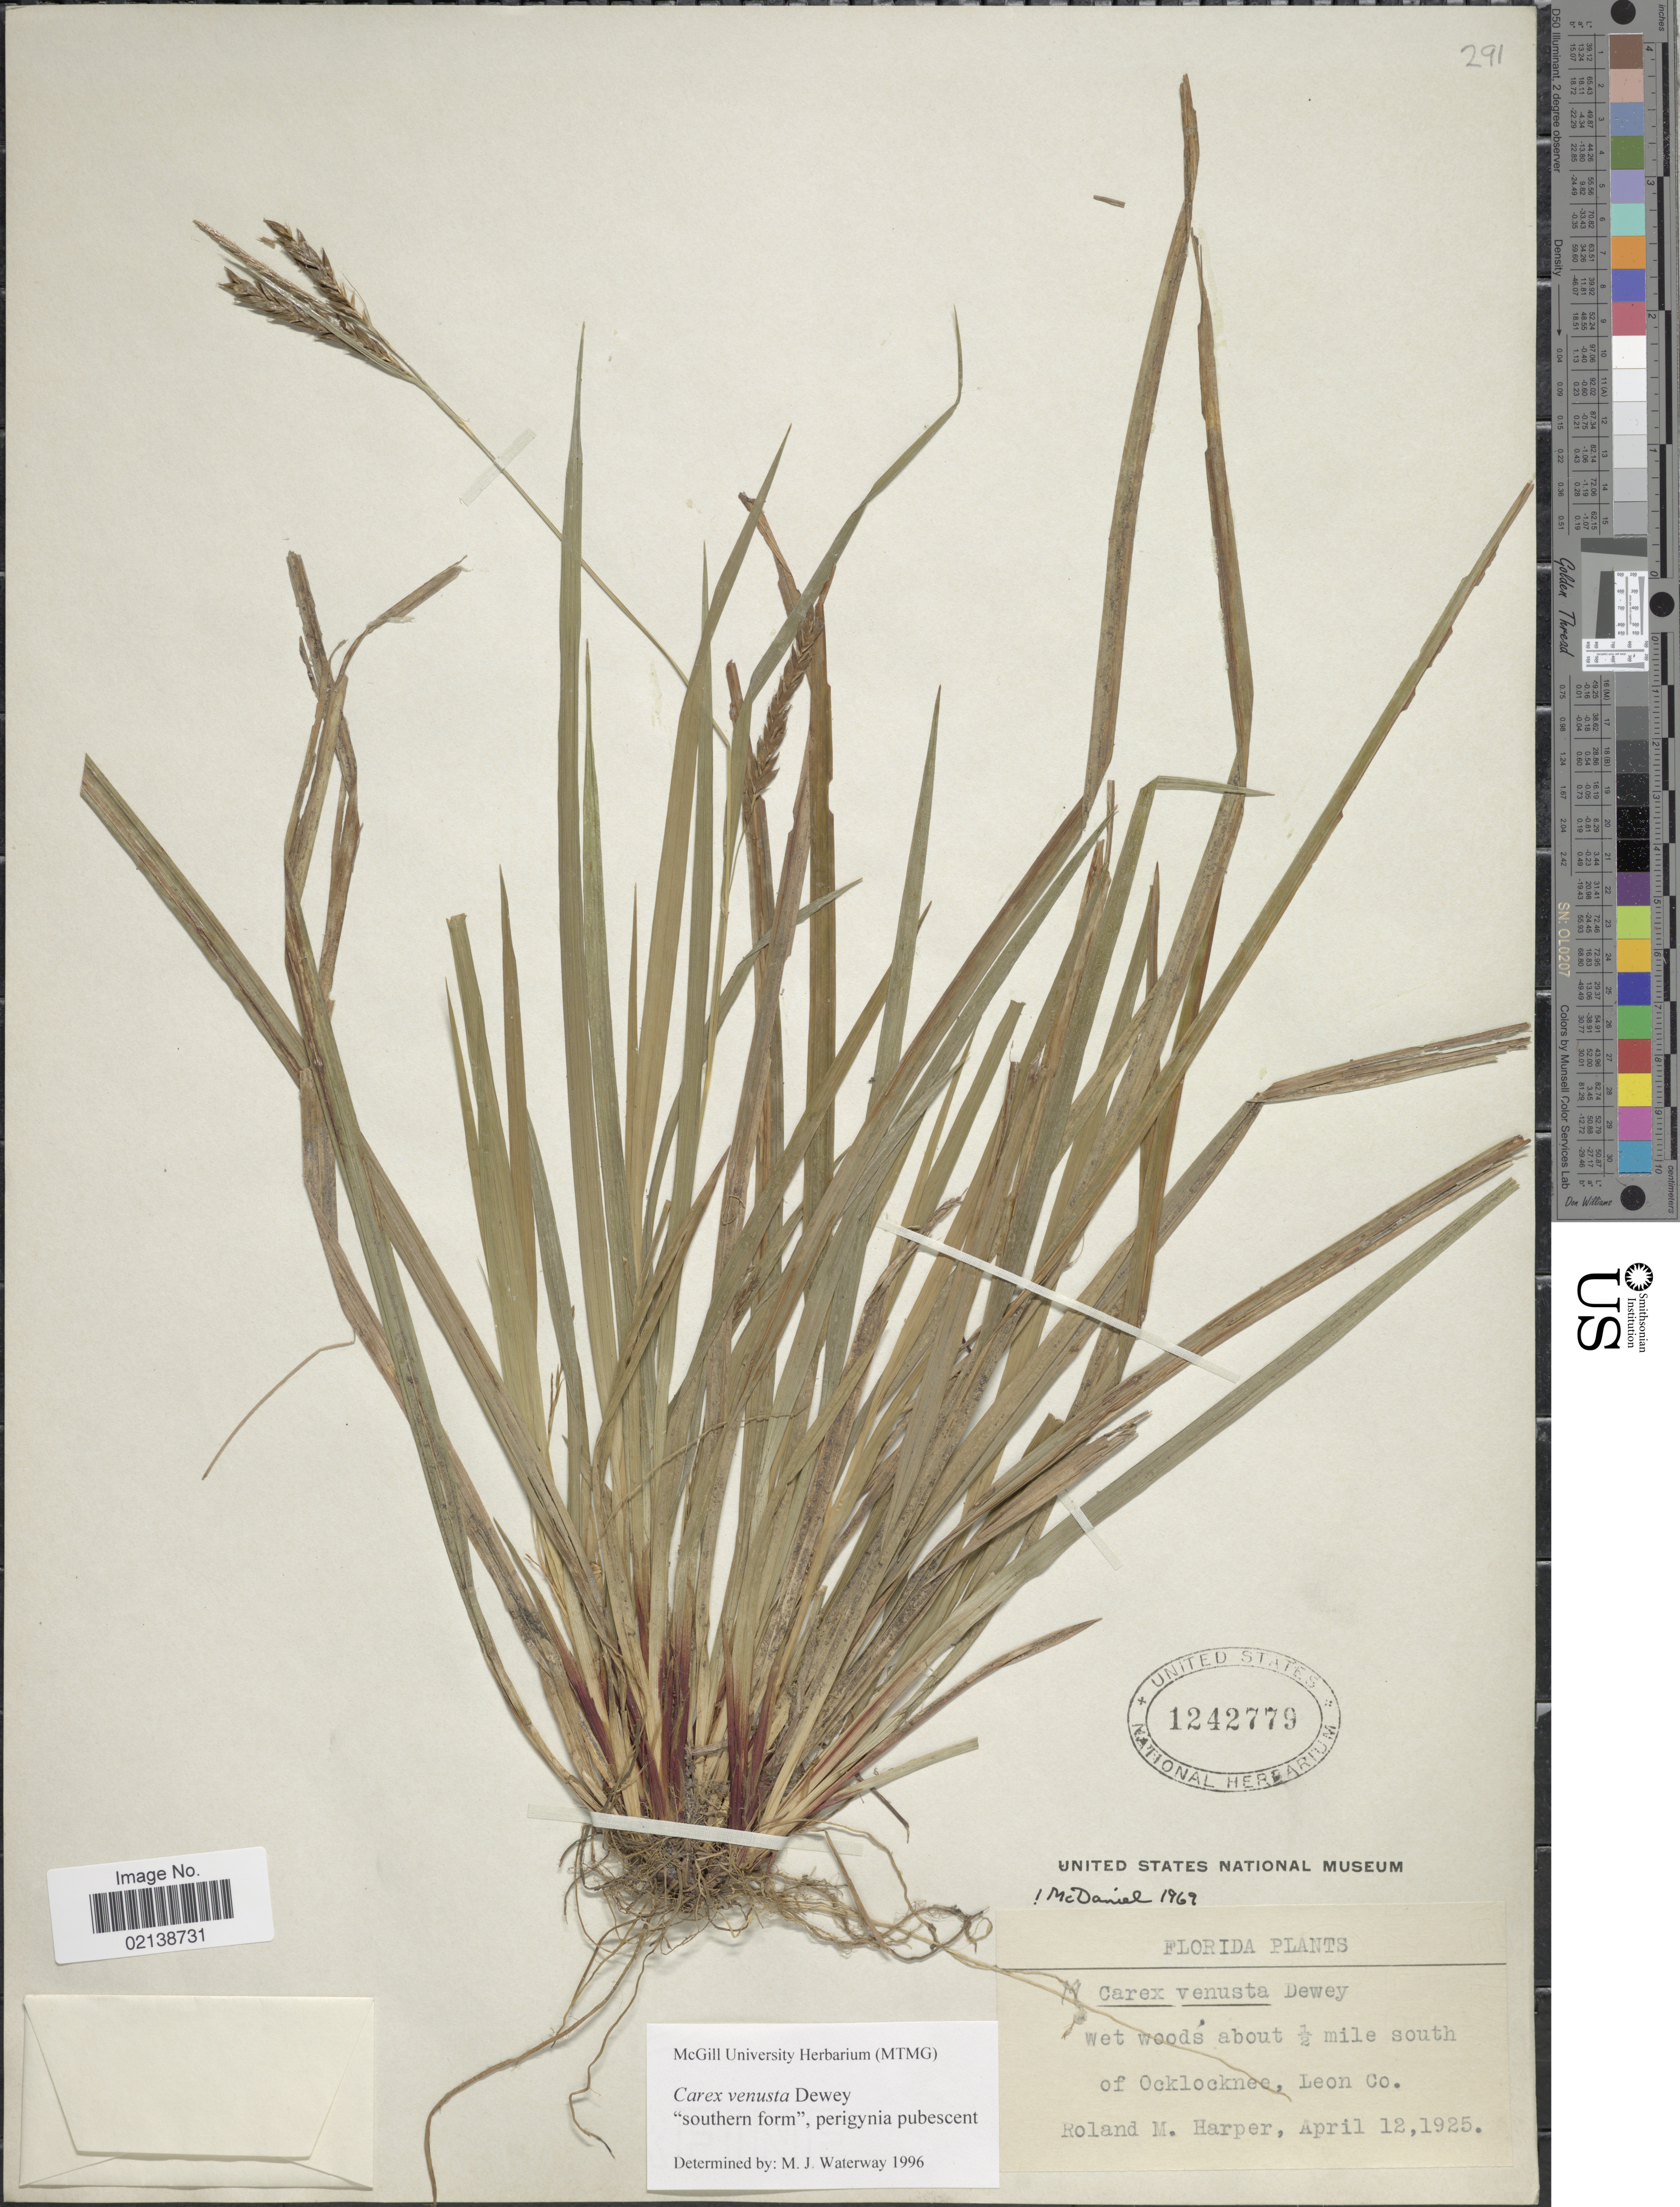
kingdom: Plantae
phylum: Tracheophyta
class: Liliopsida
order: Poales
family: Cyperaceae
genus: Carex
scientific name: Carex venusta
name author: Dewey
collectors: R. M. Harper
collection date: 1925-04-12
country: United States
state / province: Florida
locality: Wet woods about ½ mile south of Ocklocknee, Leon Co.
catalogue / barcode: US 1242779